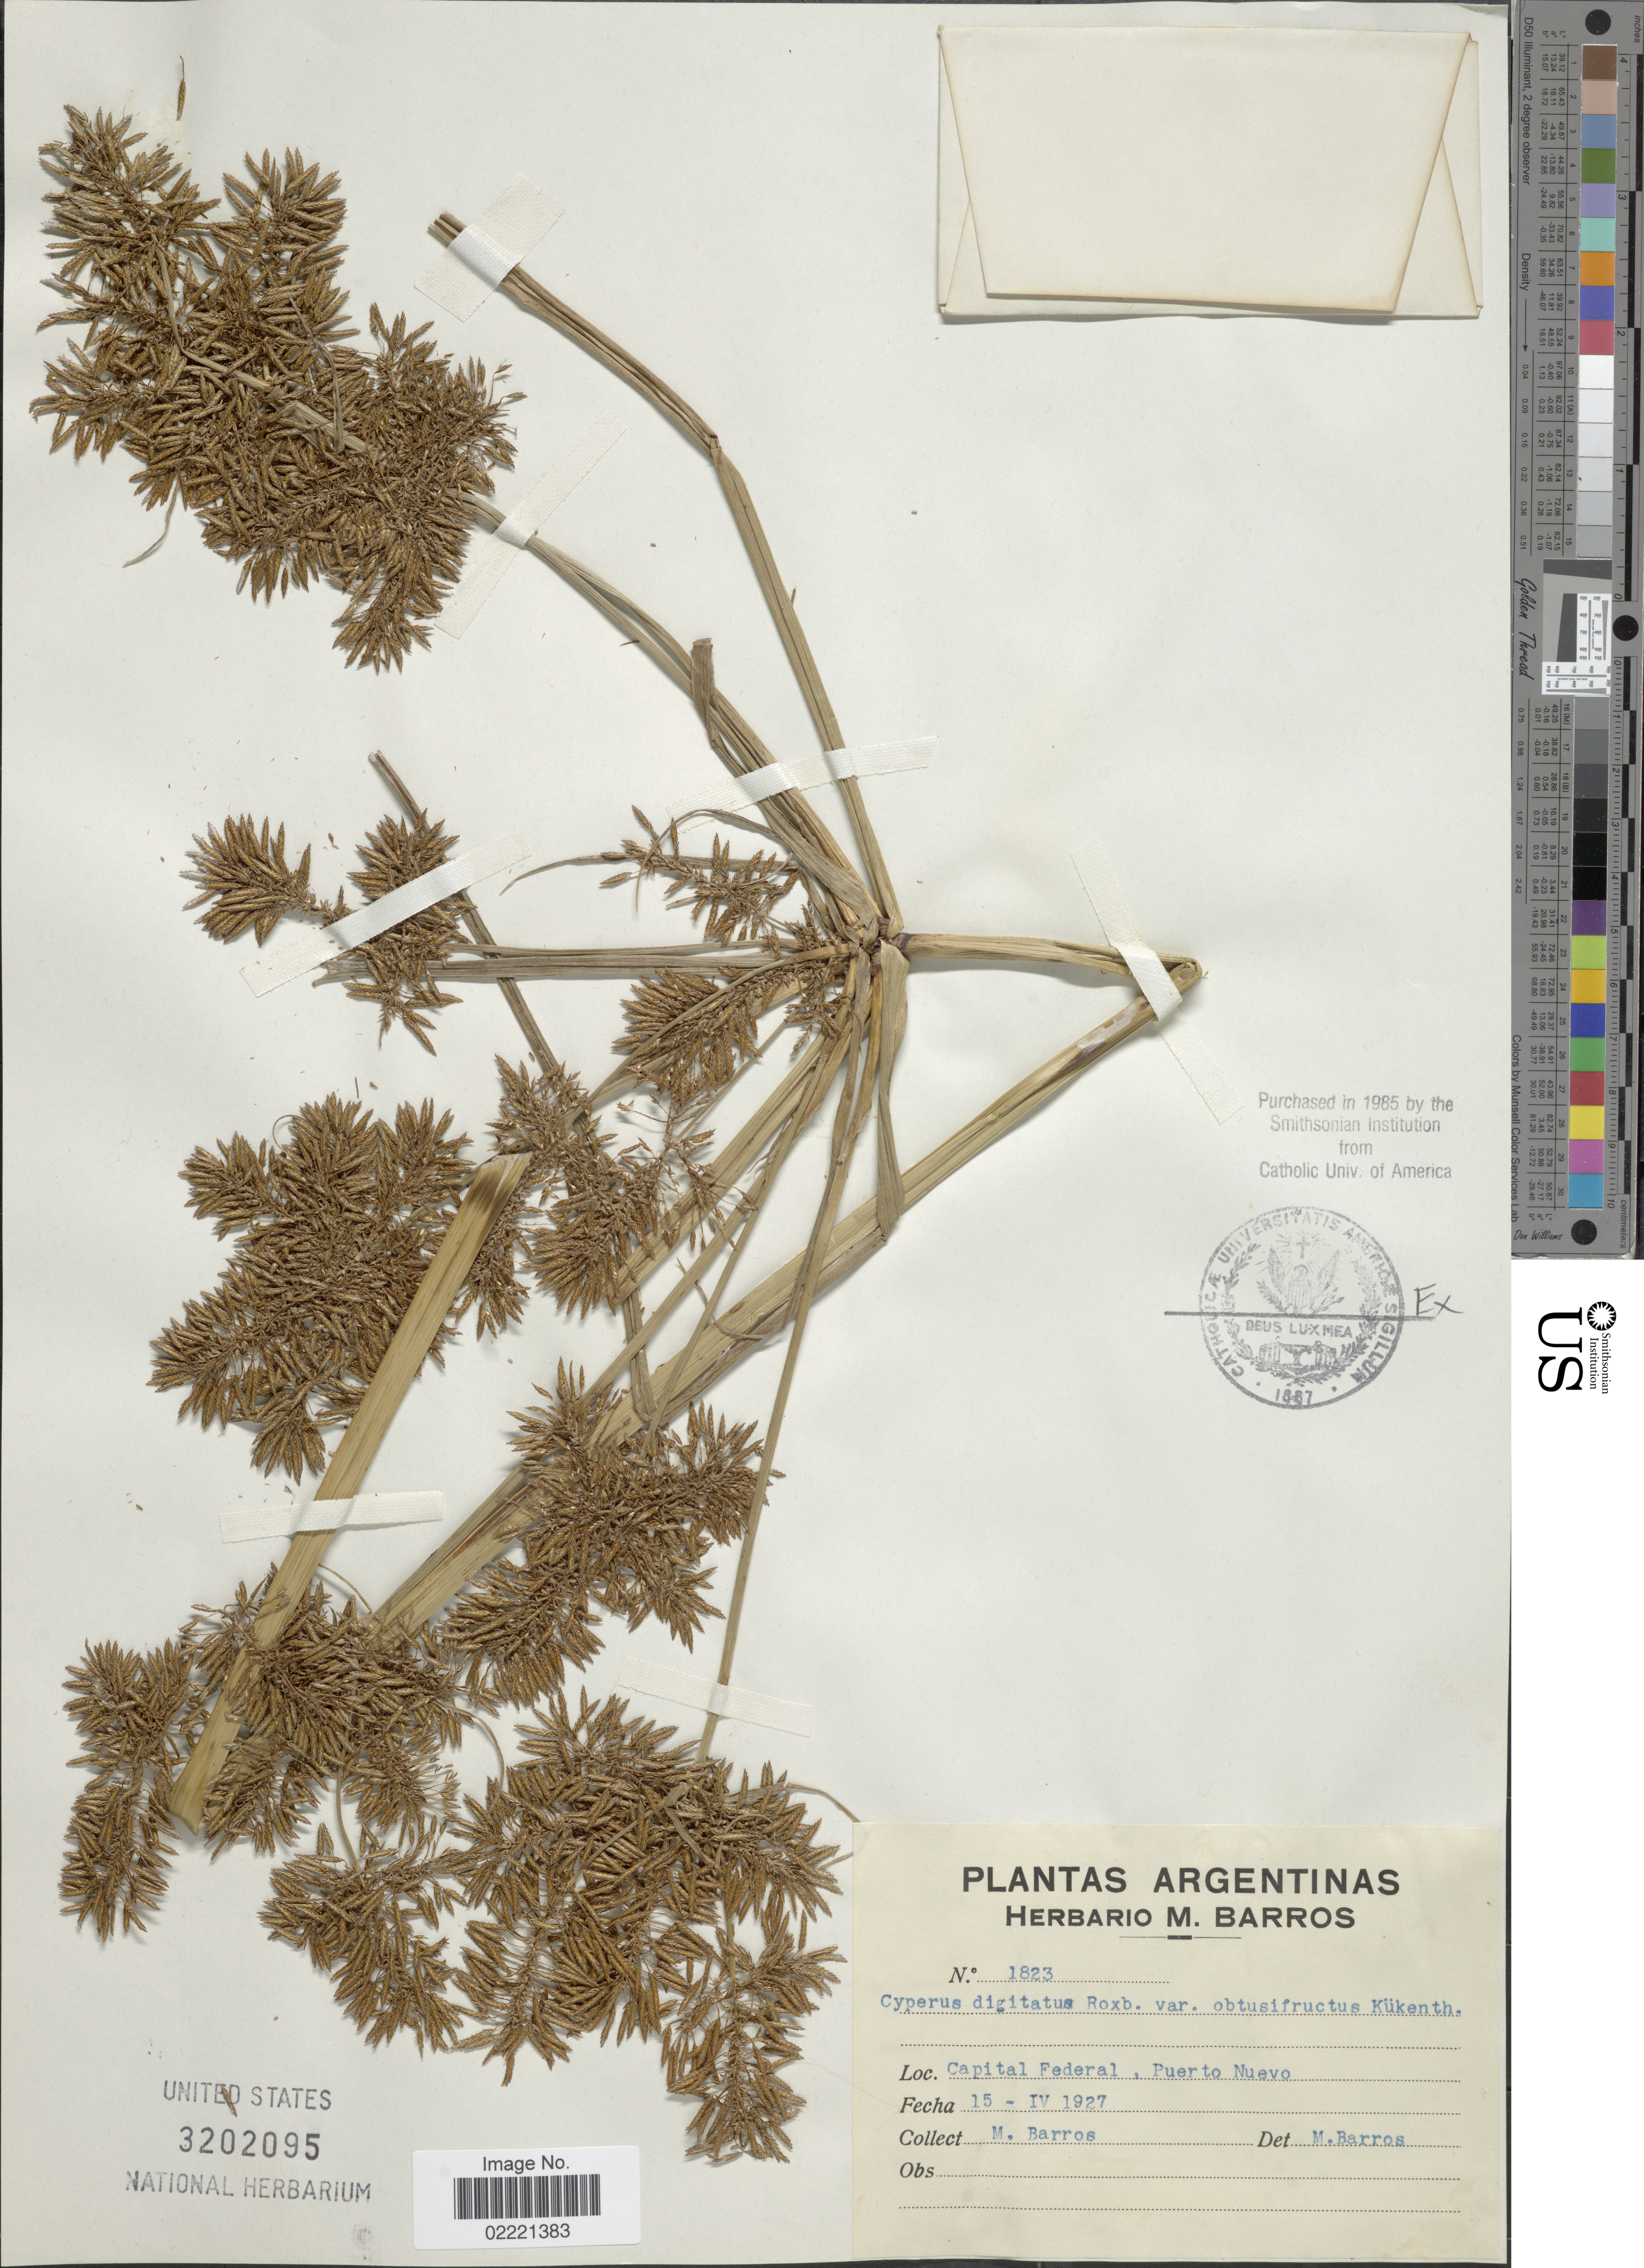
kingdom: Plantae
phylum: Tracheophyta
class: Liliopsida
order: Poales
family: Cyperaceae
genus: Cyperus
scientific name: Cyperus digitatus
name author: Roxb.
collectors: M. Barros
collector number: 1823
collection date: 1927-04-15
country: Argentina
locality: Capita Federal, Puerto Nuevo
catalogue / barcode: US 3202095